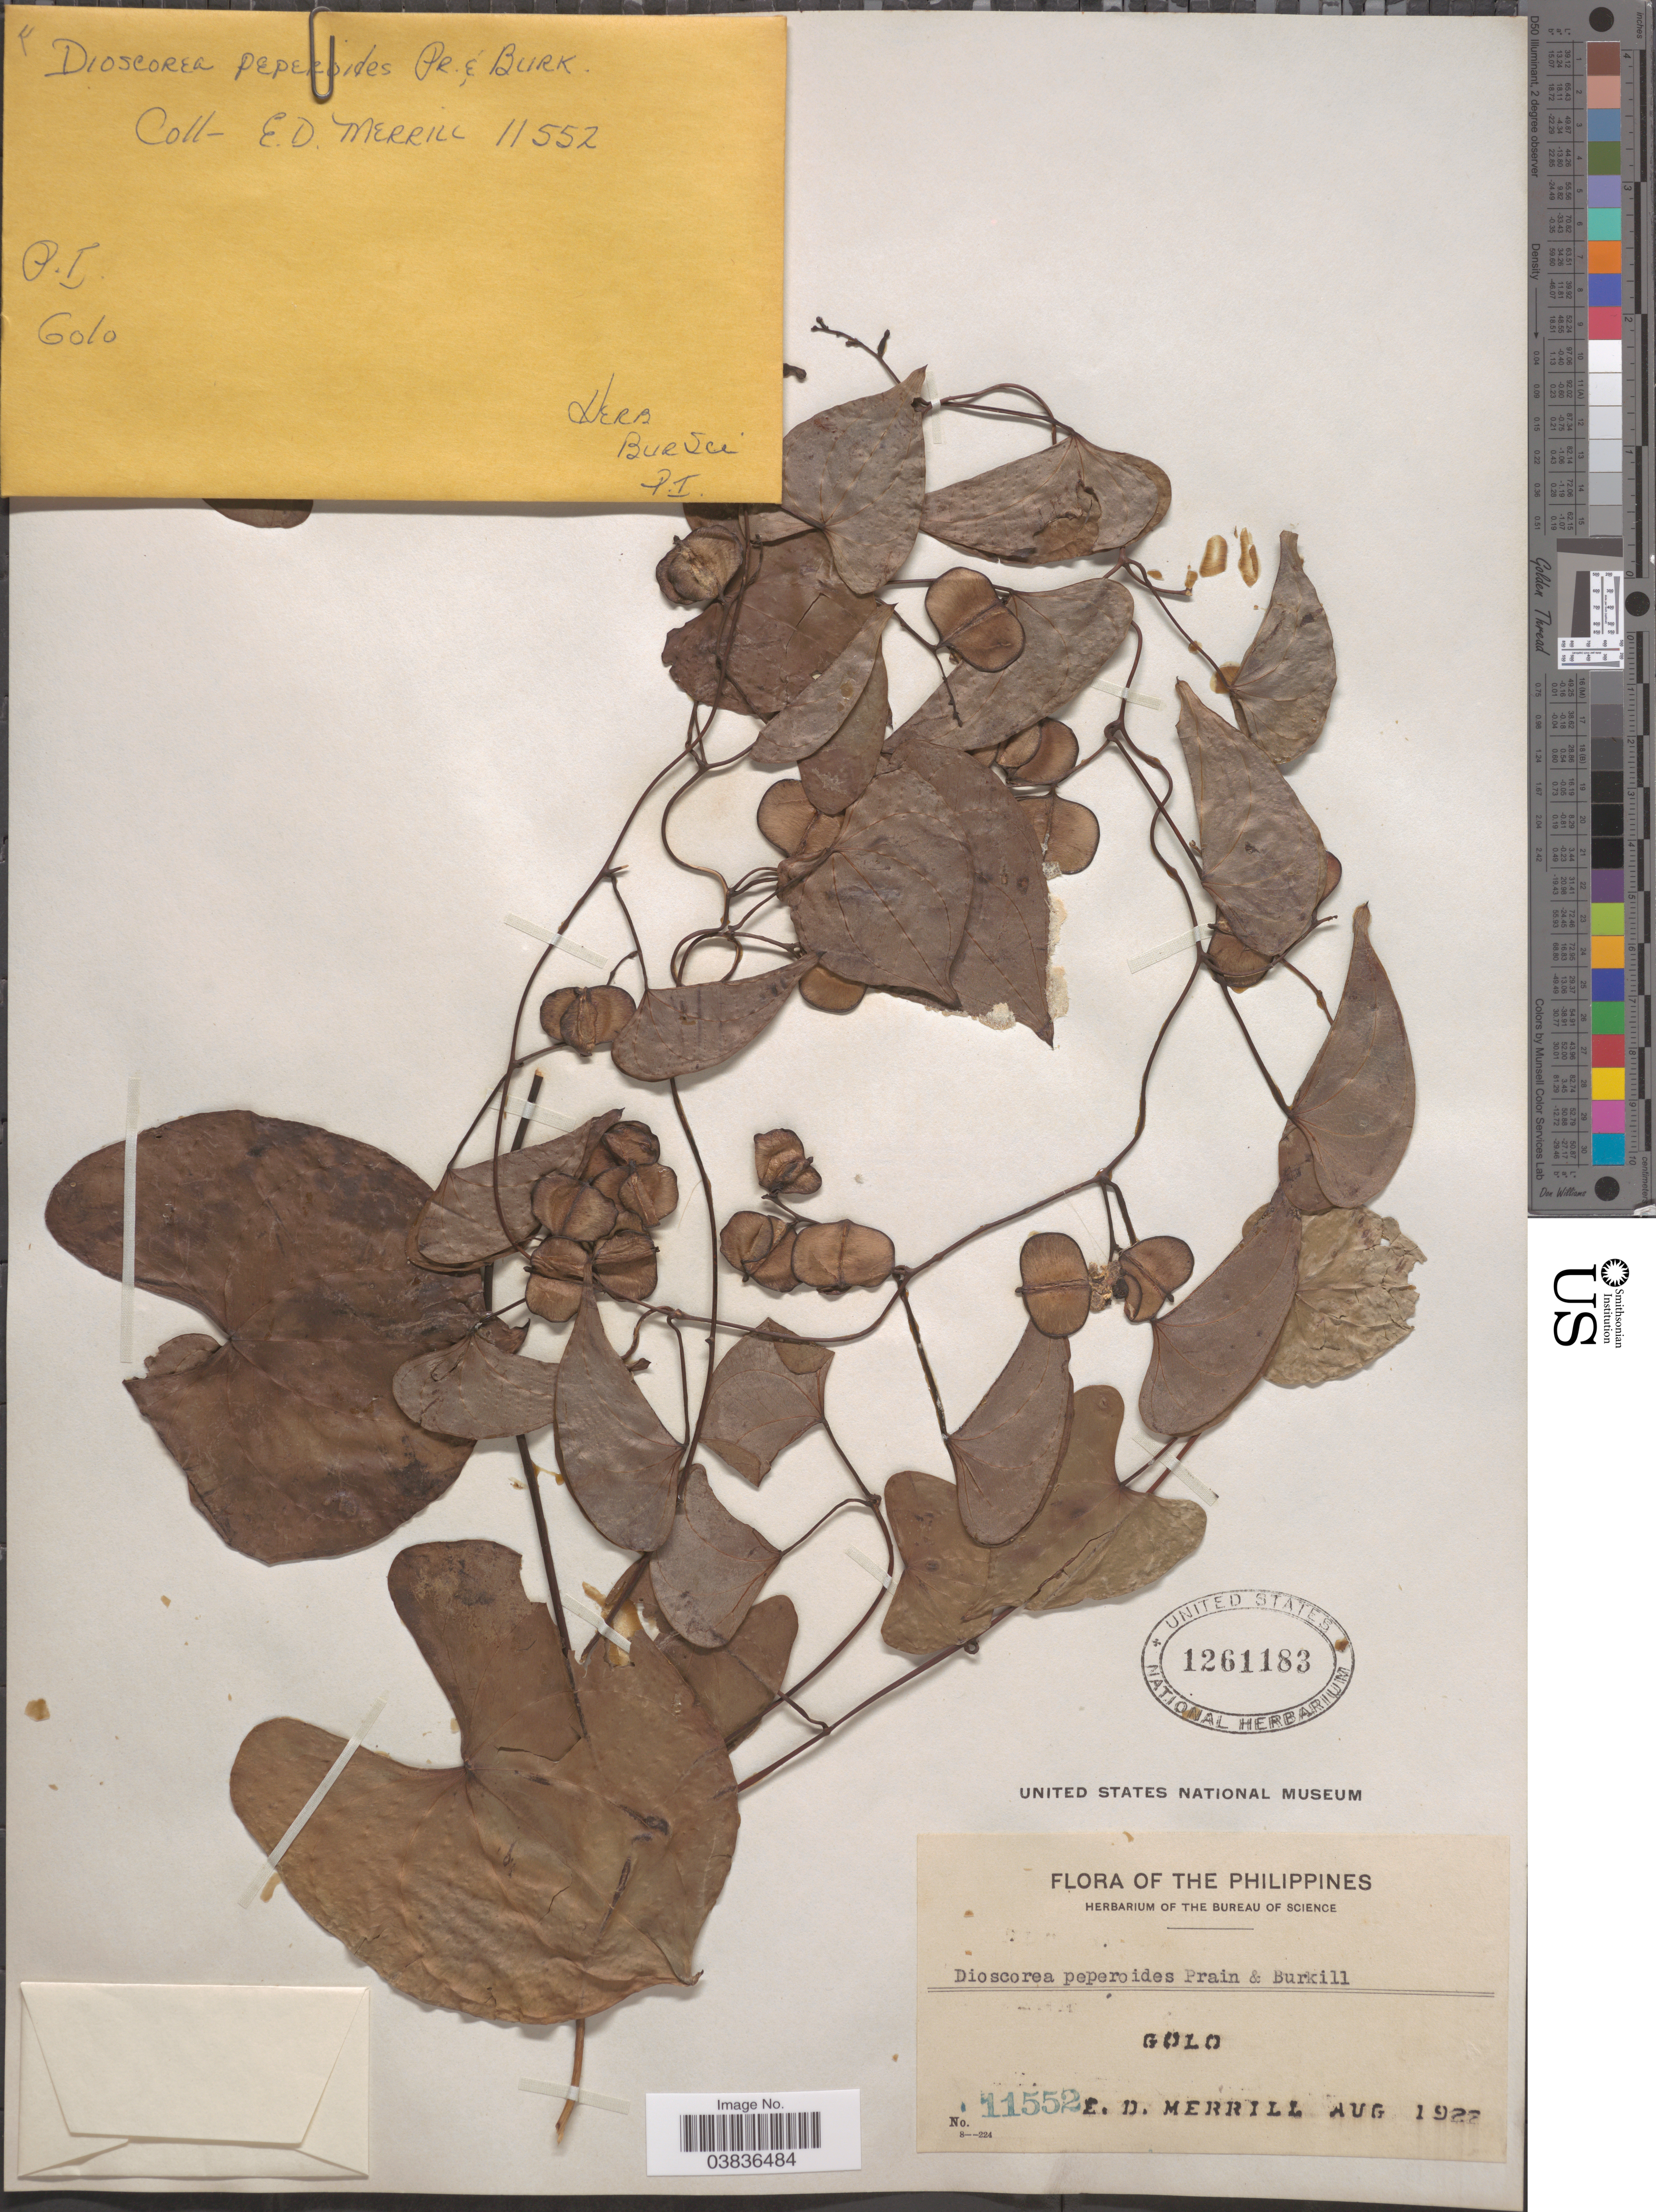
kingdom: Plantae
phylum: Tracheophyta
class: Liliopsida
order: Dioscoreales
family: Dioscoreaceae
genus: Dioscorea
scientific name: Dioscorea peperoides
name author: Prain & Burkill in Elmer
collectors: E. D. Merrill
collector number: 11552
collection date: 1922-08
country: Philippines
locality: Golo.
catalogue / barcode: US 1261183